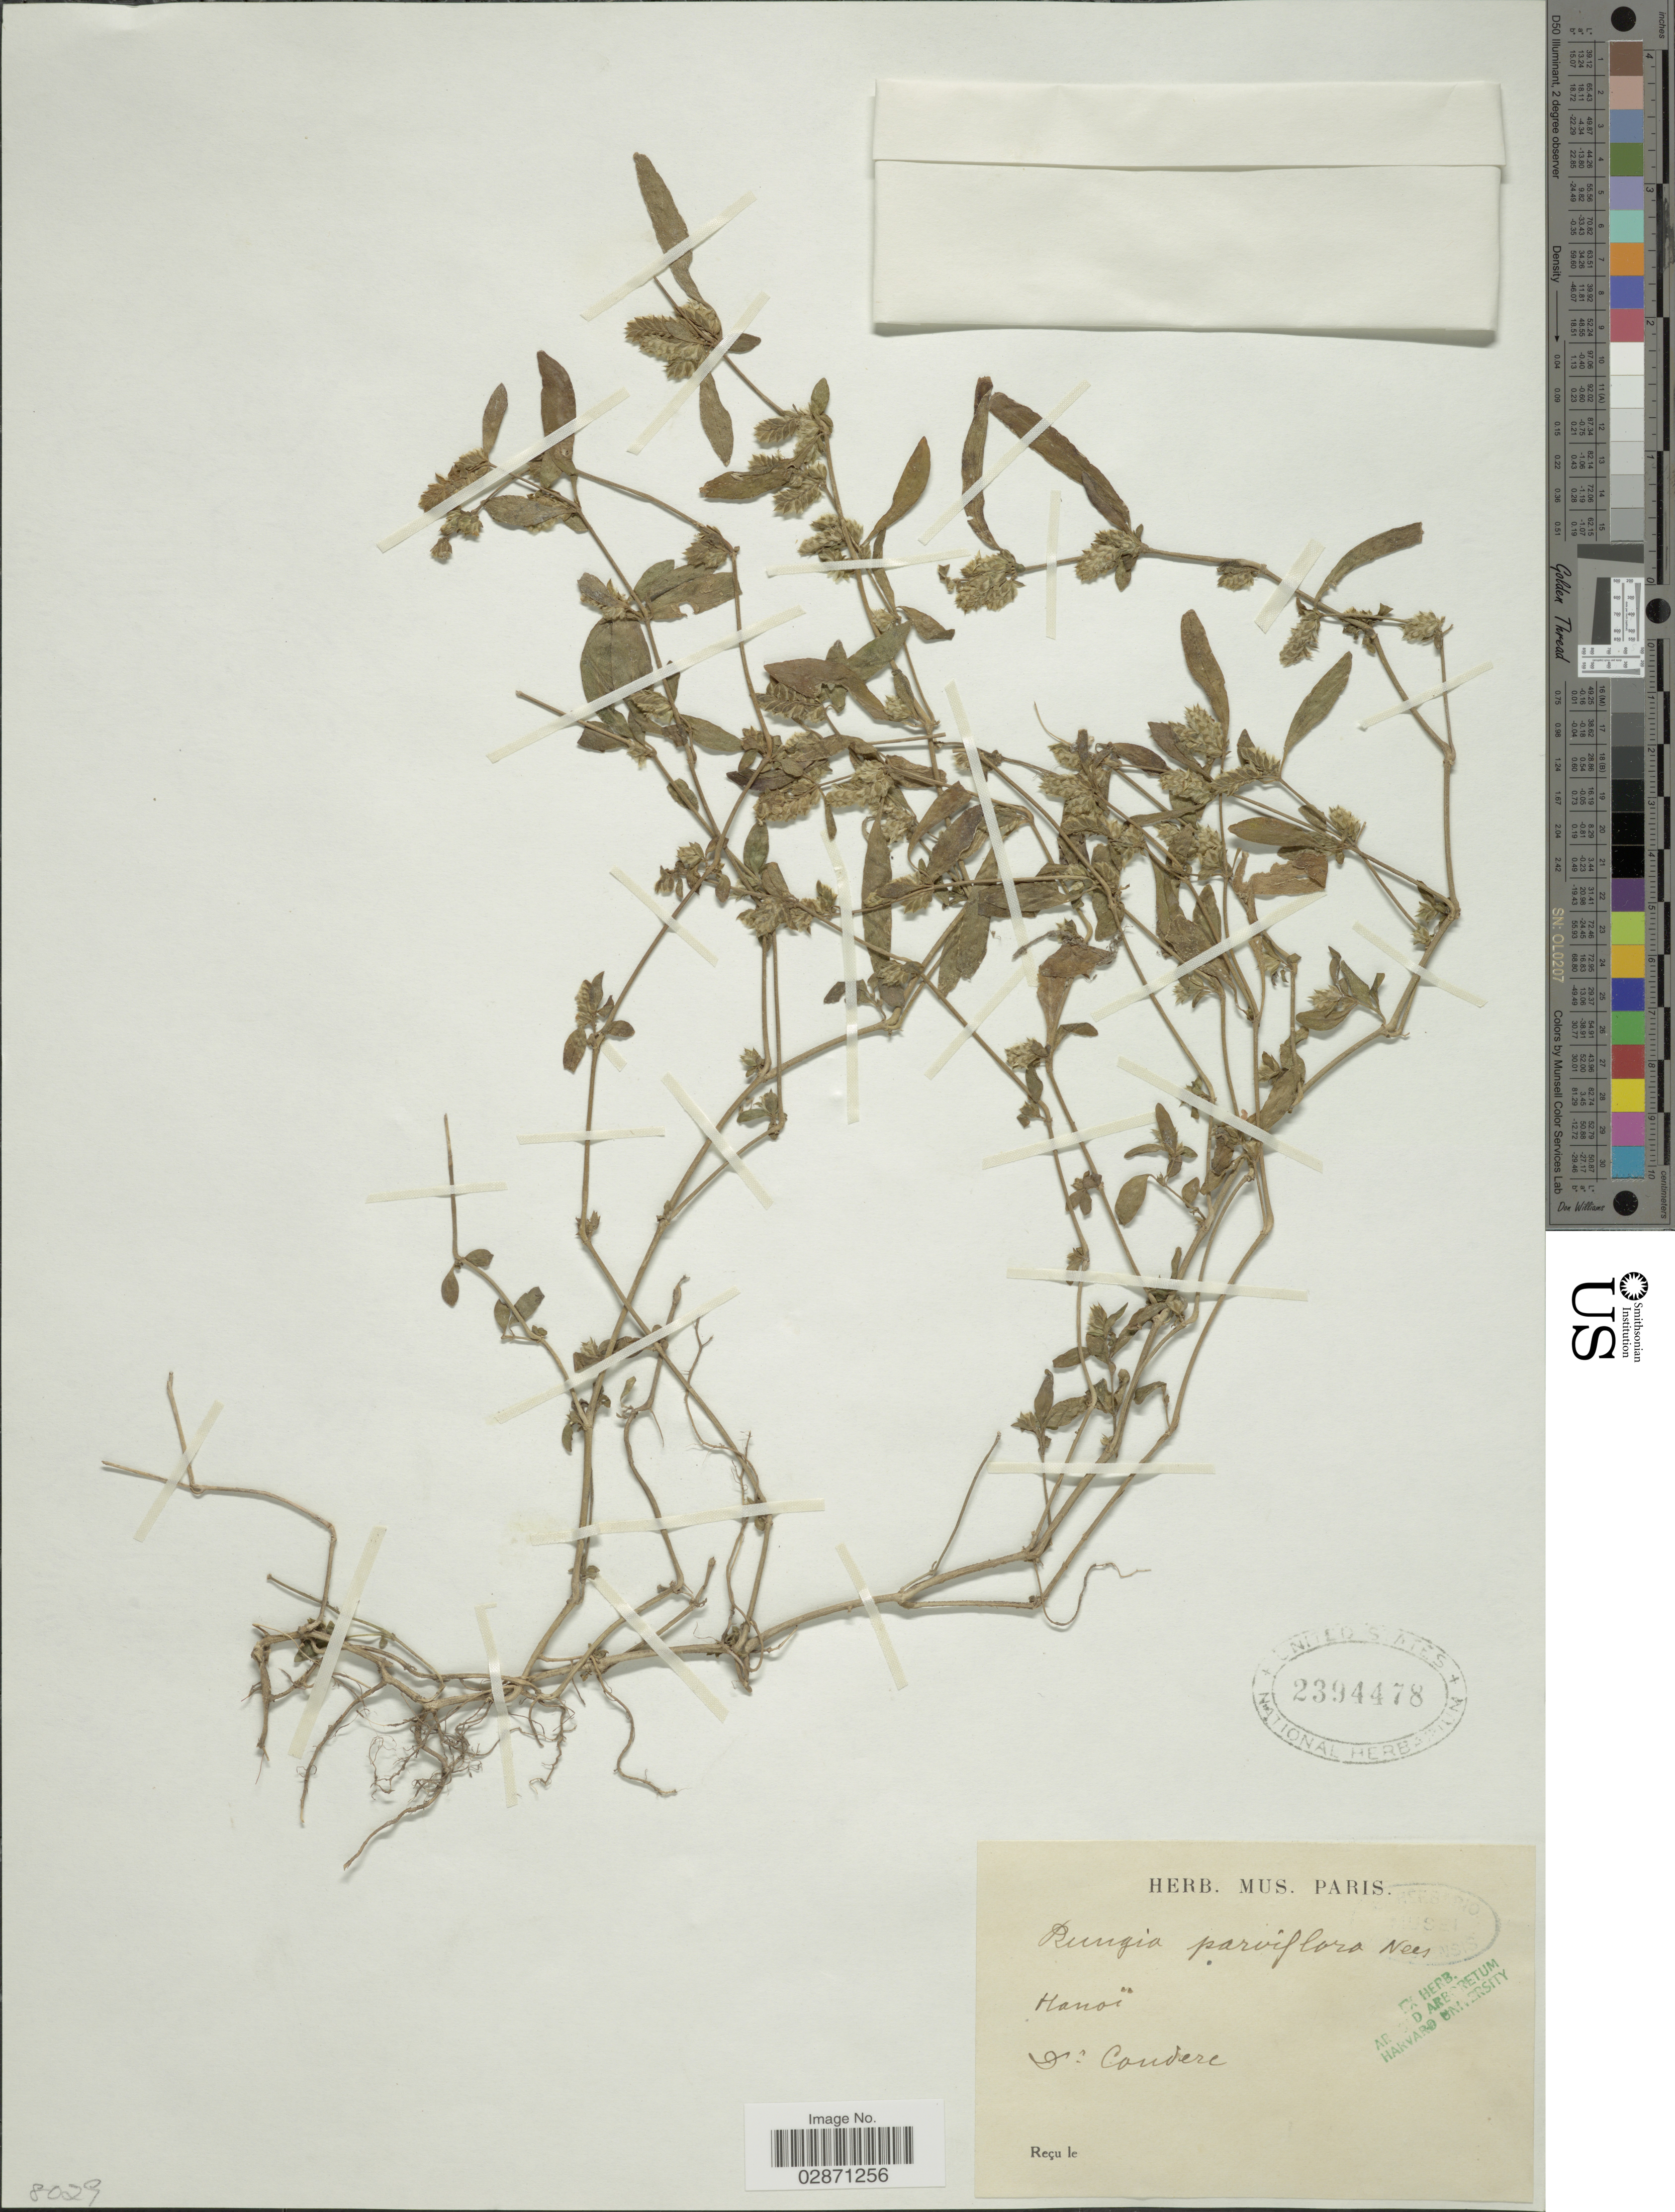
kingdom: Plantae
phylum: Tracheophyta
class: Magnoliopsida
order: Lamiales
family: Acanthaceae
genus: Rungia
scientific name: Rungia parviflora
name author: Nees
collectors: -. Coudere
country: Vietnam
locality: Hanoï.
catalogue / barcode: US 2394478